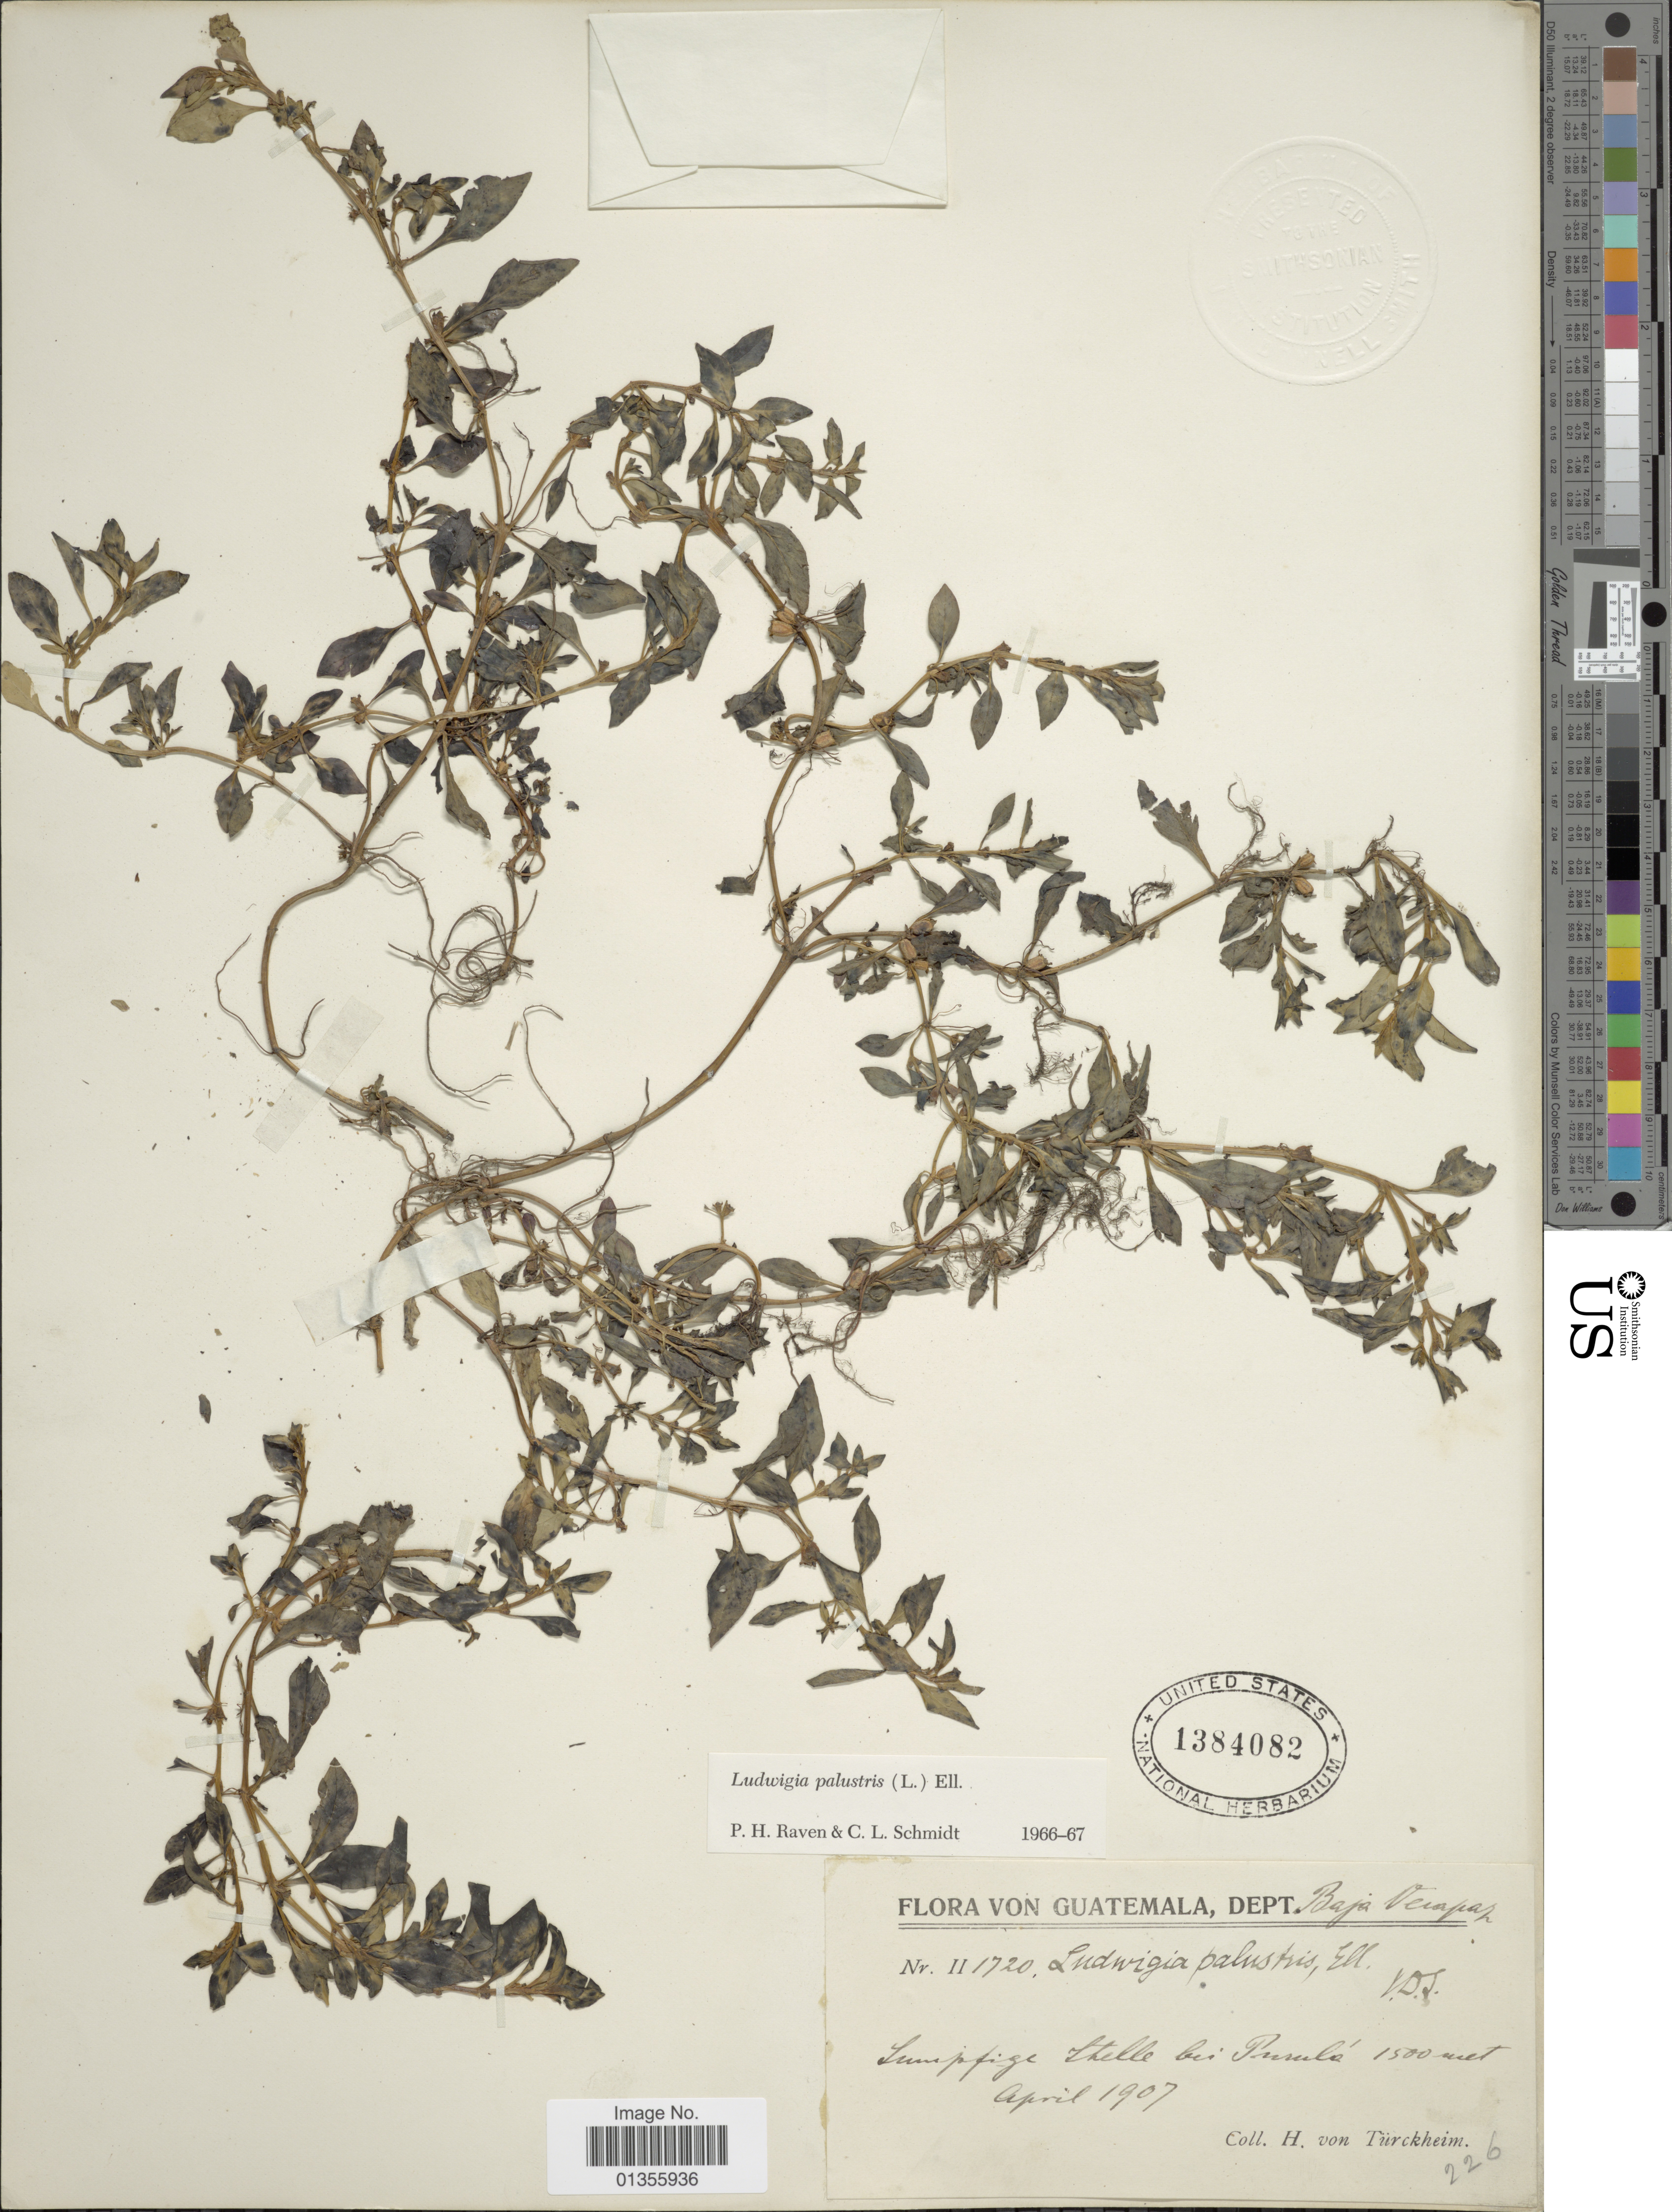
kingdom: Plantae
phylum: Tracheophyta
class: Magnoliopsida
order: Myrtales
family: Onagraceae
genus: Ludwigia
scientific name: Ludwigia palustris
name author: (L.) Elliott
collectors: H. von Tuerckheim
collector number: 111720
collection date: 1907-04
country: Guatemala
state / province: Baja Verapaz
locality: Sumpfige stelle bei Purulá [Purulhá]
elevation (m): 1500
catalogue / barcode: US 1384082